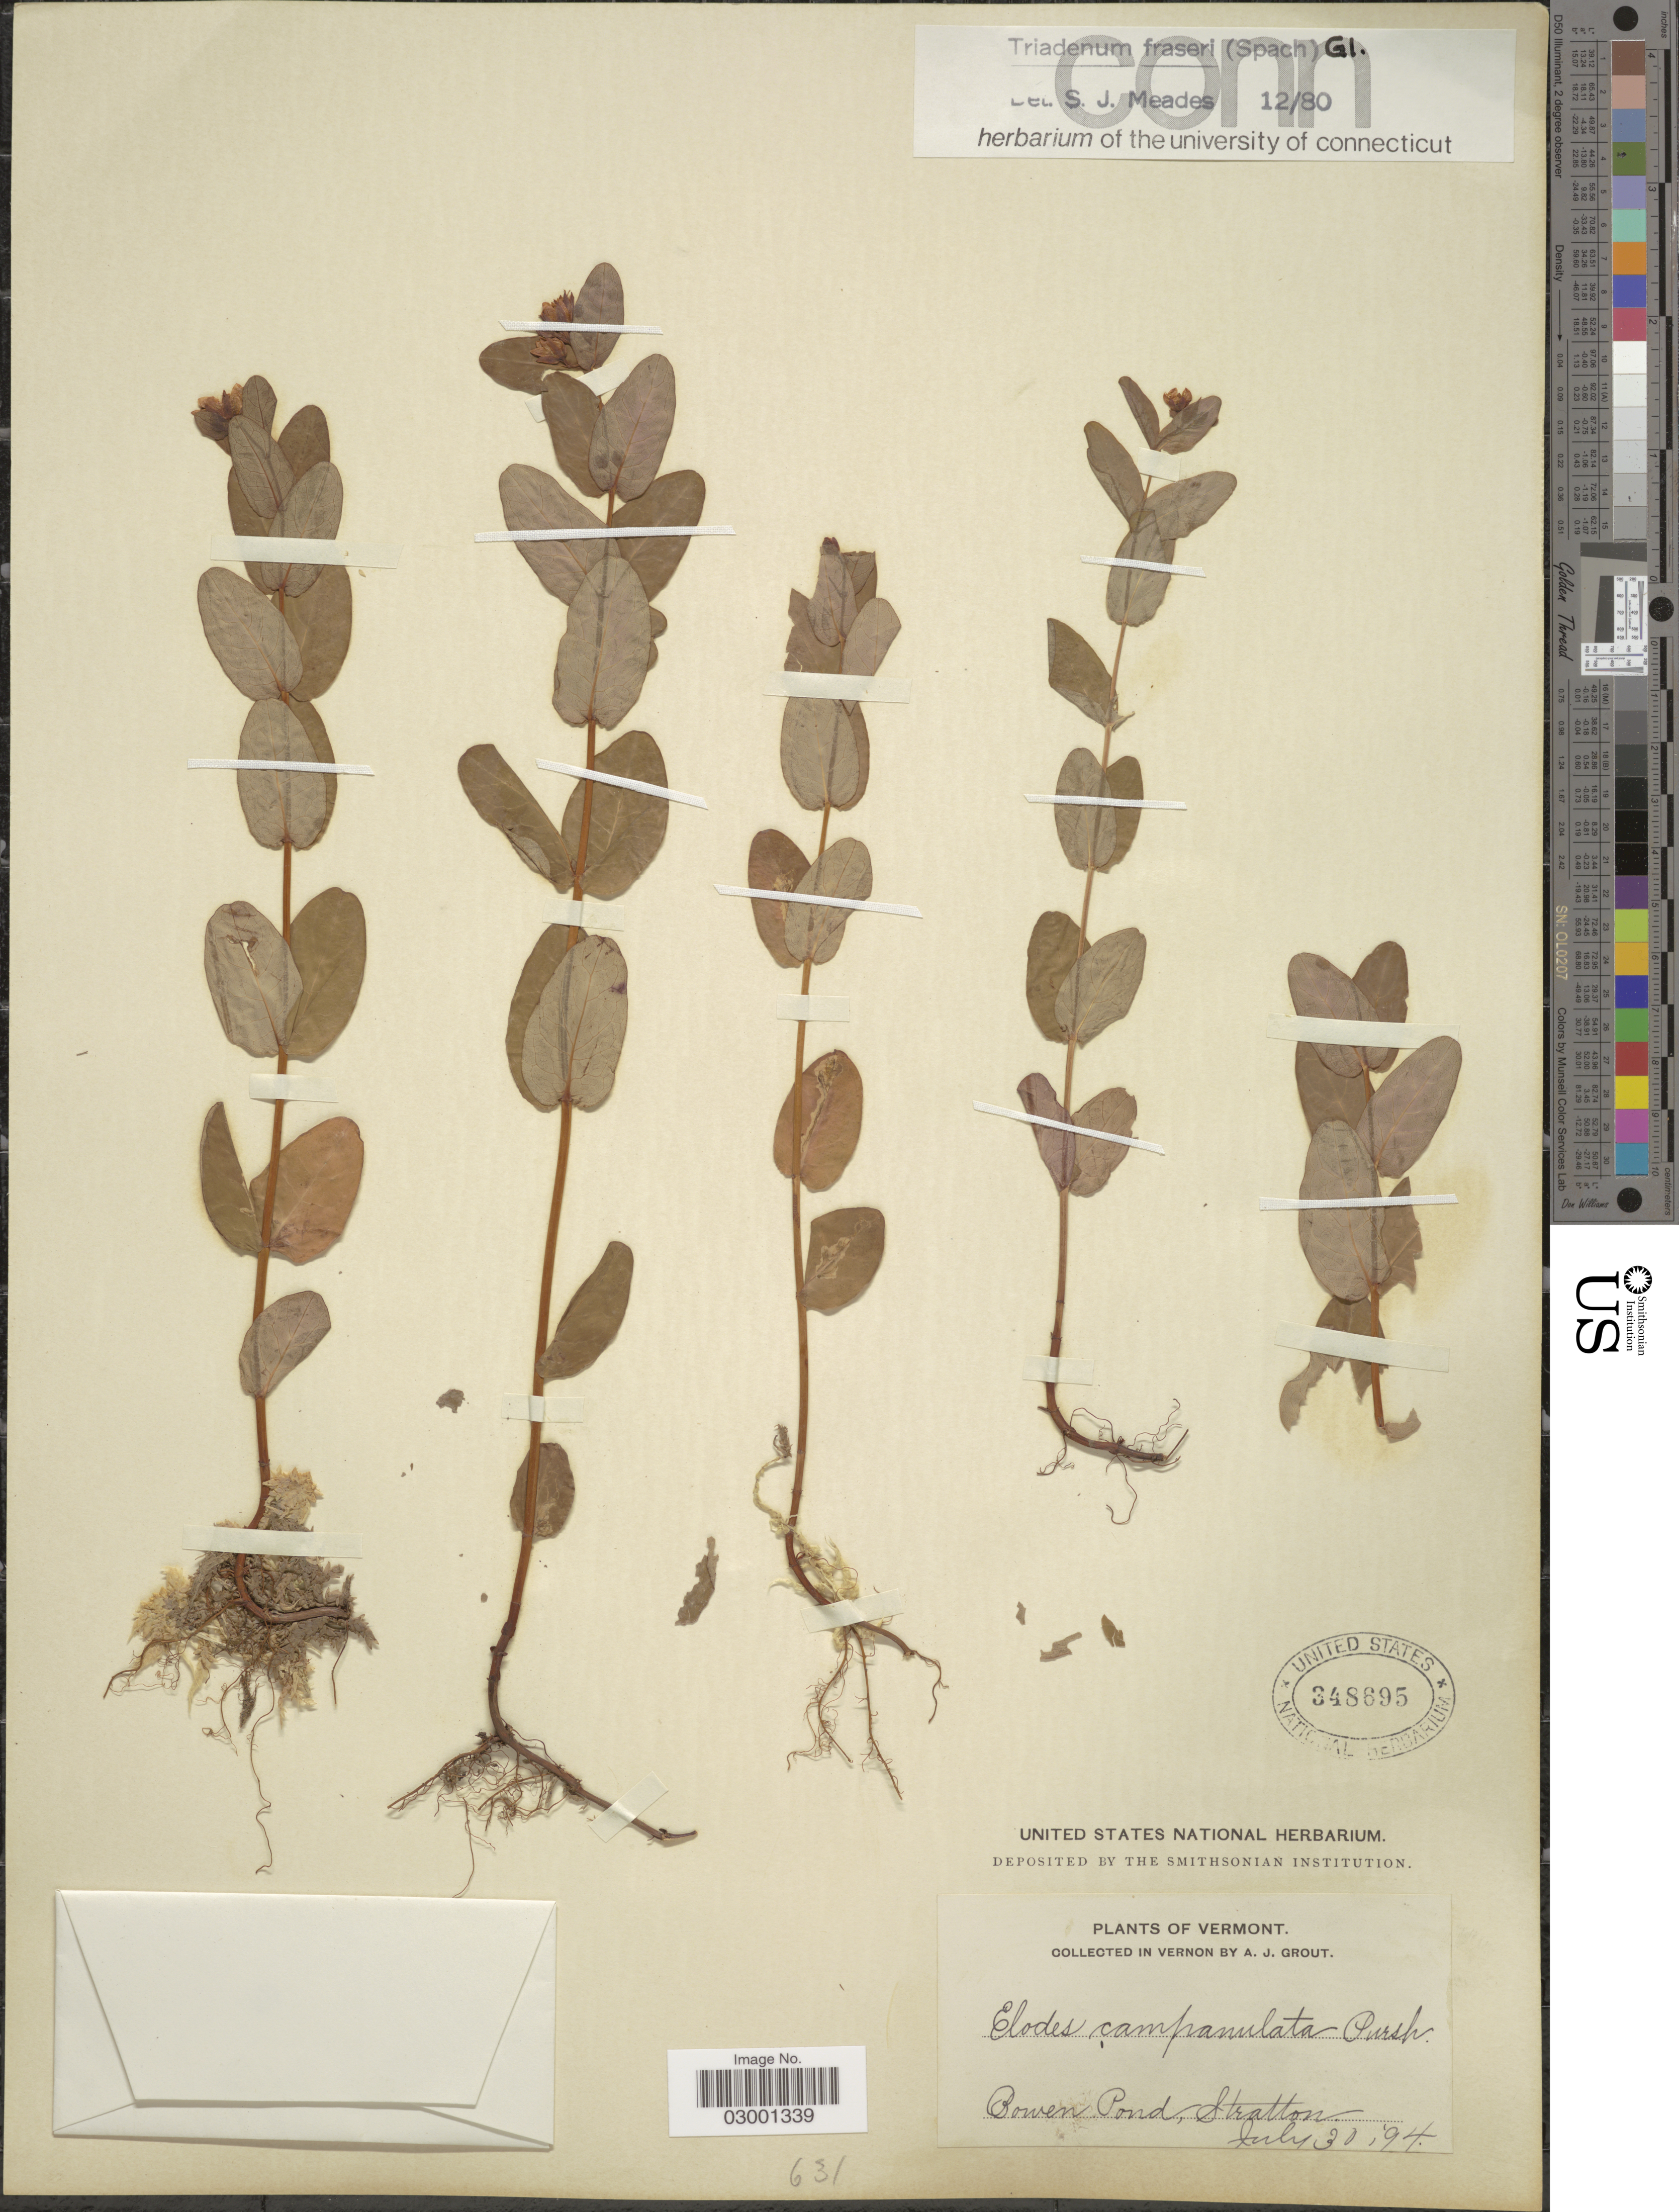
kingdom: Plantae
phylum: Tracheophyta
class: Magnoliopsida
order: Malpighiales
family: Hypericaceae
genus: Hypericum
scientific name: Hypericum fraseri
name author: Steud.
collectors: A. J. Grout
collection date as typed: Transcribed d/m/y: 30/7/94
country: United States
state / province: Vermont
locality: Bowen Pond, Stratton.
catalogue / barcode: US 348695